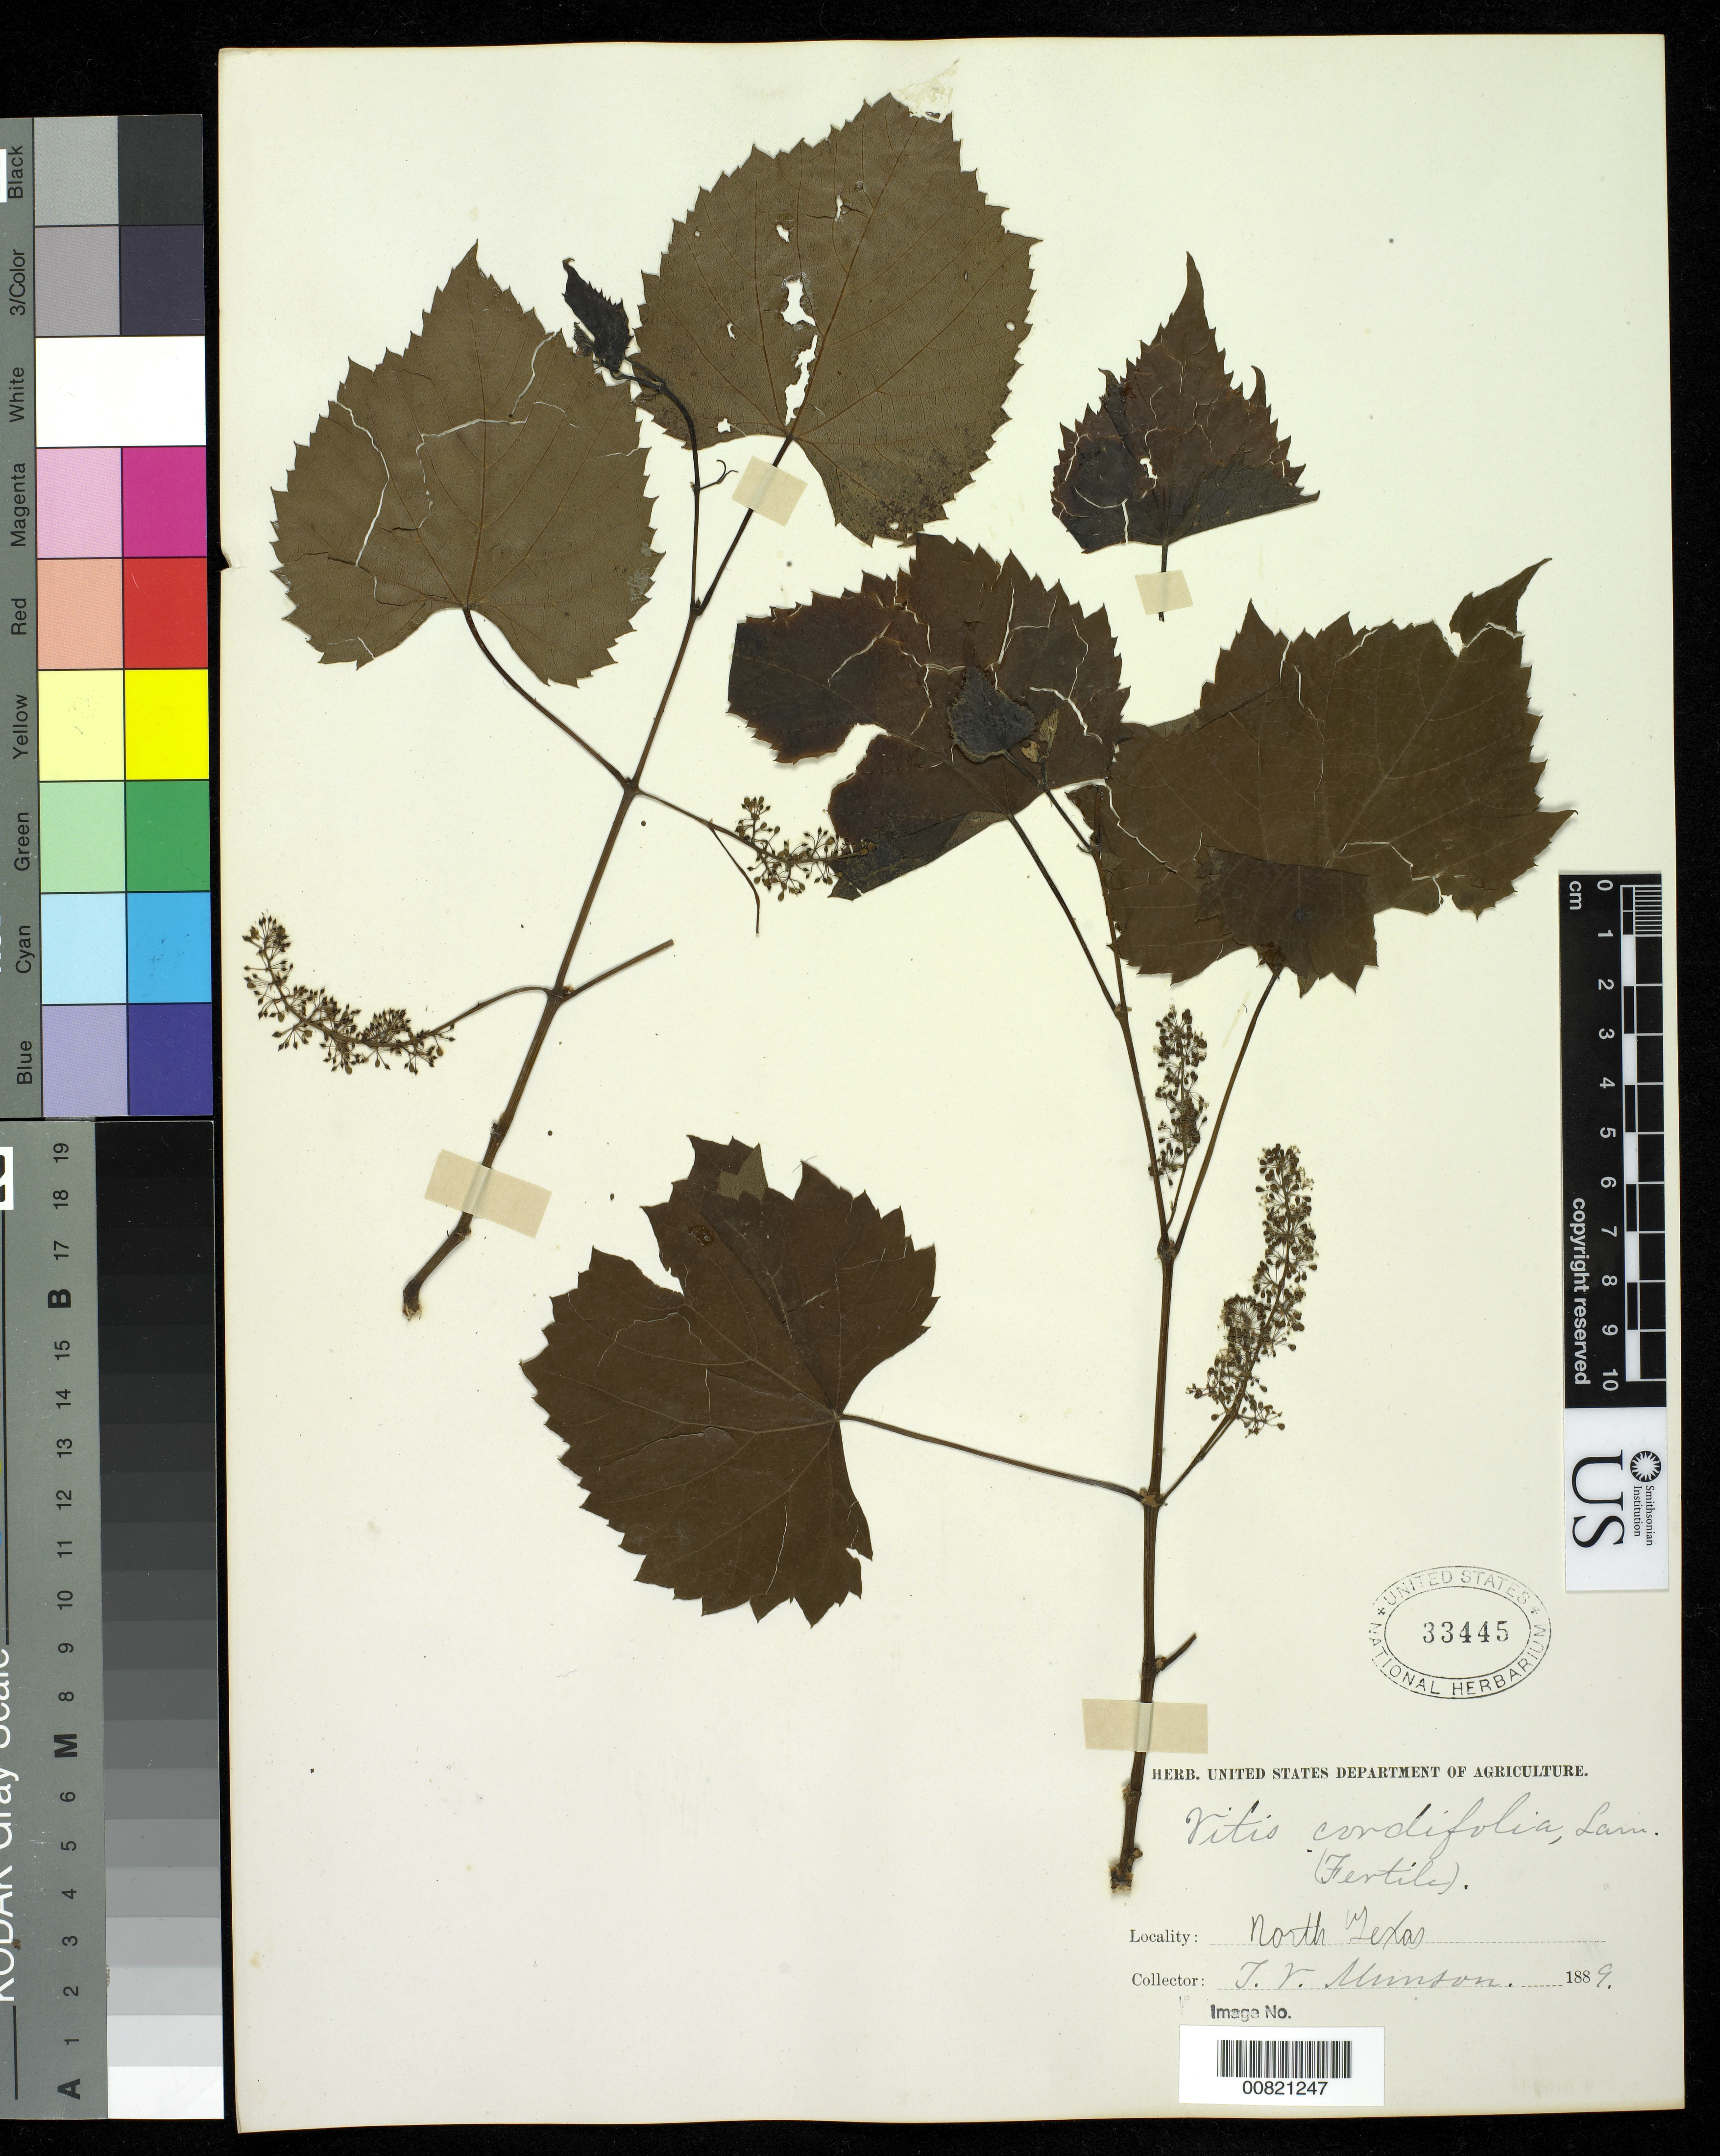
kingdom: Plantae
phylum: Tracheophyta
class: Magnoliopsida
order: Vitales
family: Vitaceae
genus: Vitis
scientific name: Vitis cordifolia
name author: Michx.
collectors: T. V. Munson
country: United States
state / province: Texas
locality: North Texas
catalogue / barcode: US 33445